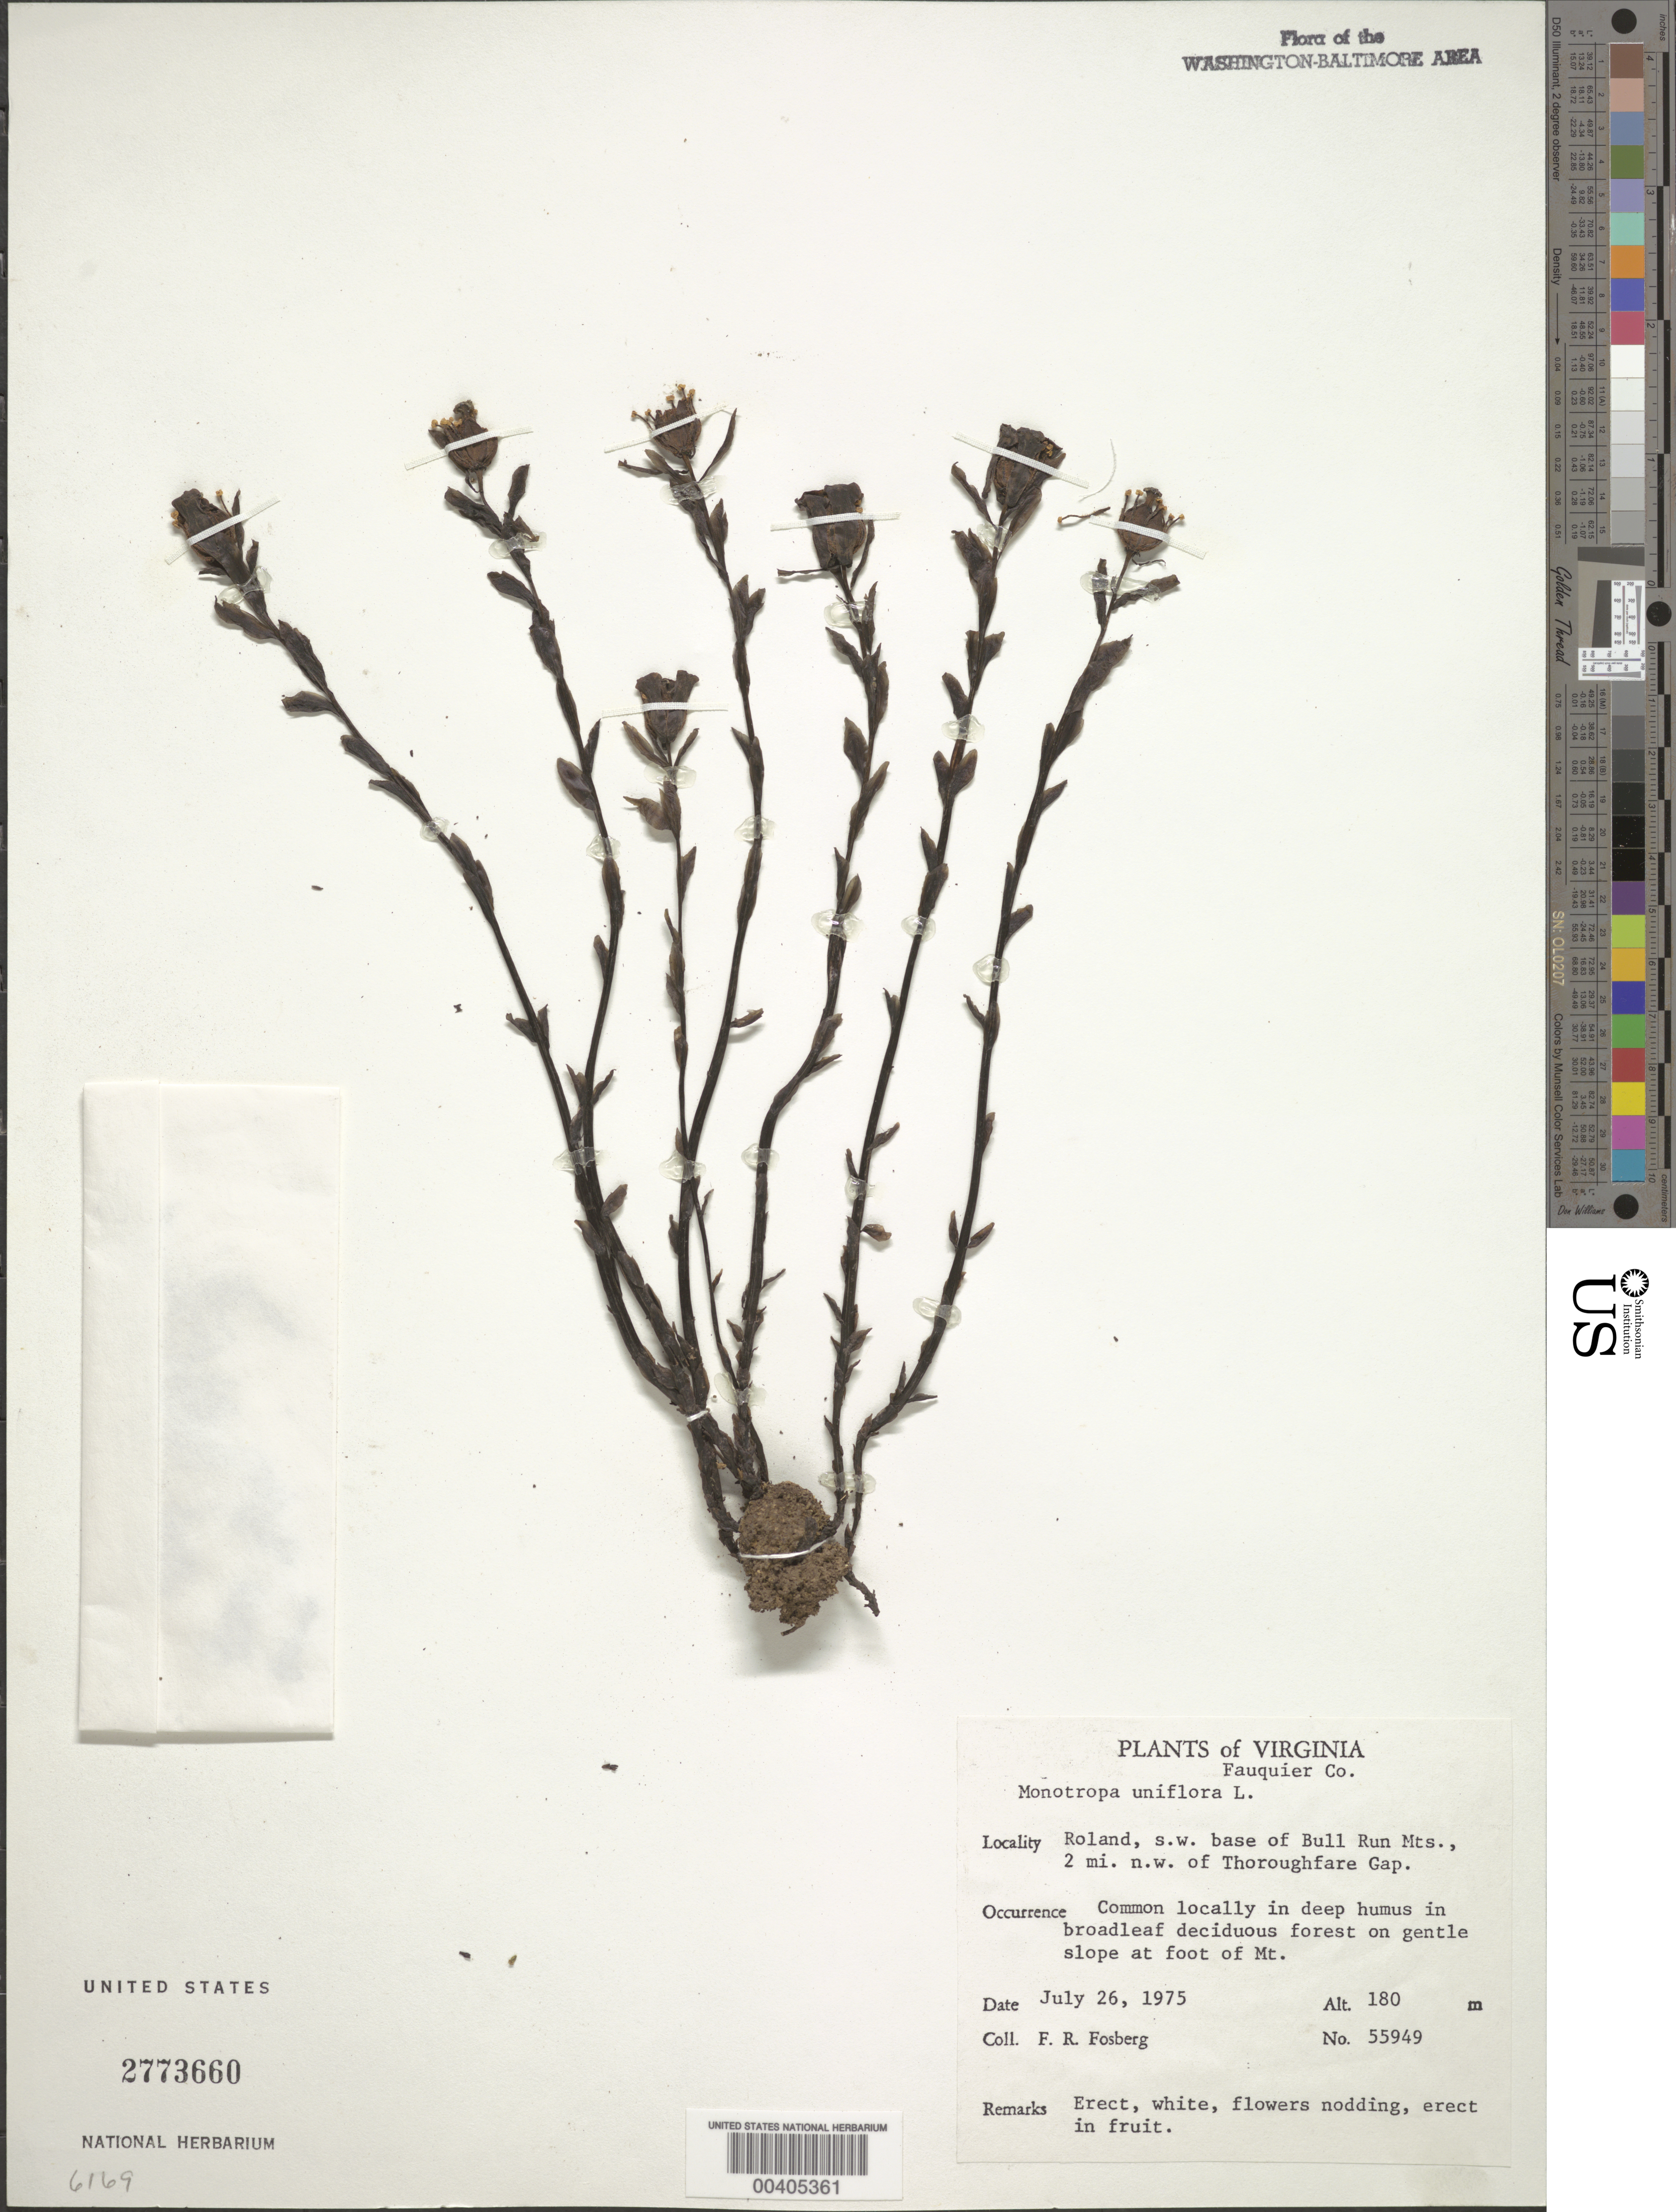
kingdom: Plantae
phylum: Tracheophyta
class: Magnoliopsida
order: Ericales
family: Ericaceae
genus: Monotropa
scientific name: Monotropa uniflora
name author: L.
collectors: F. R. Fosberg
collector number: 55949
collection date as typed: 26 Jul 1975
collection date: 1975-07-26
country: United States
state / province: Virginia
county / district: Fauquier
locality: Roland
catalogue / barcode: US 2773660